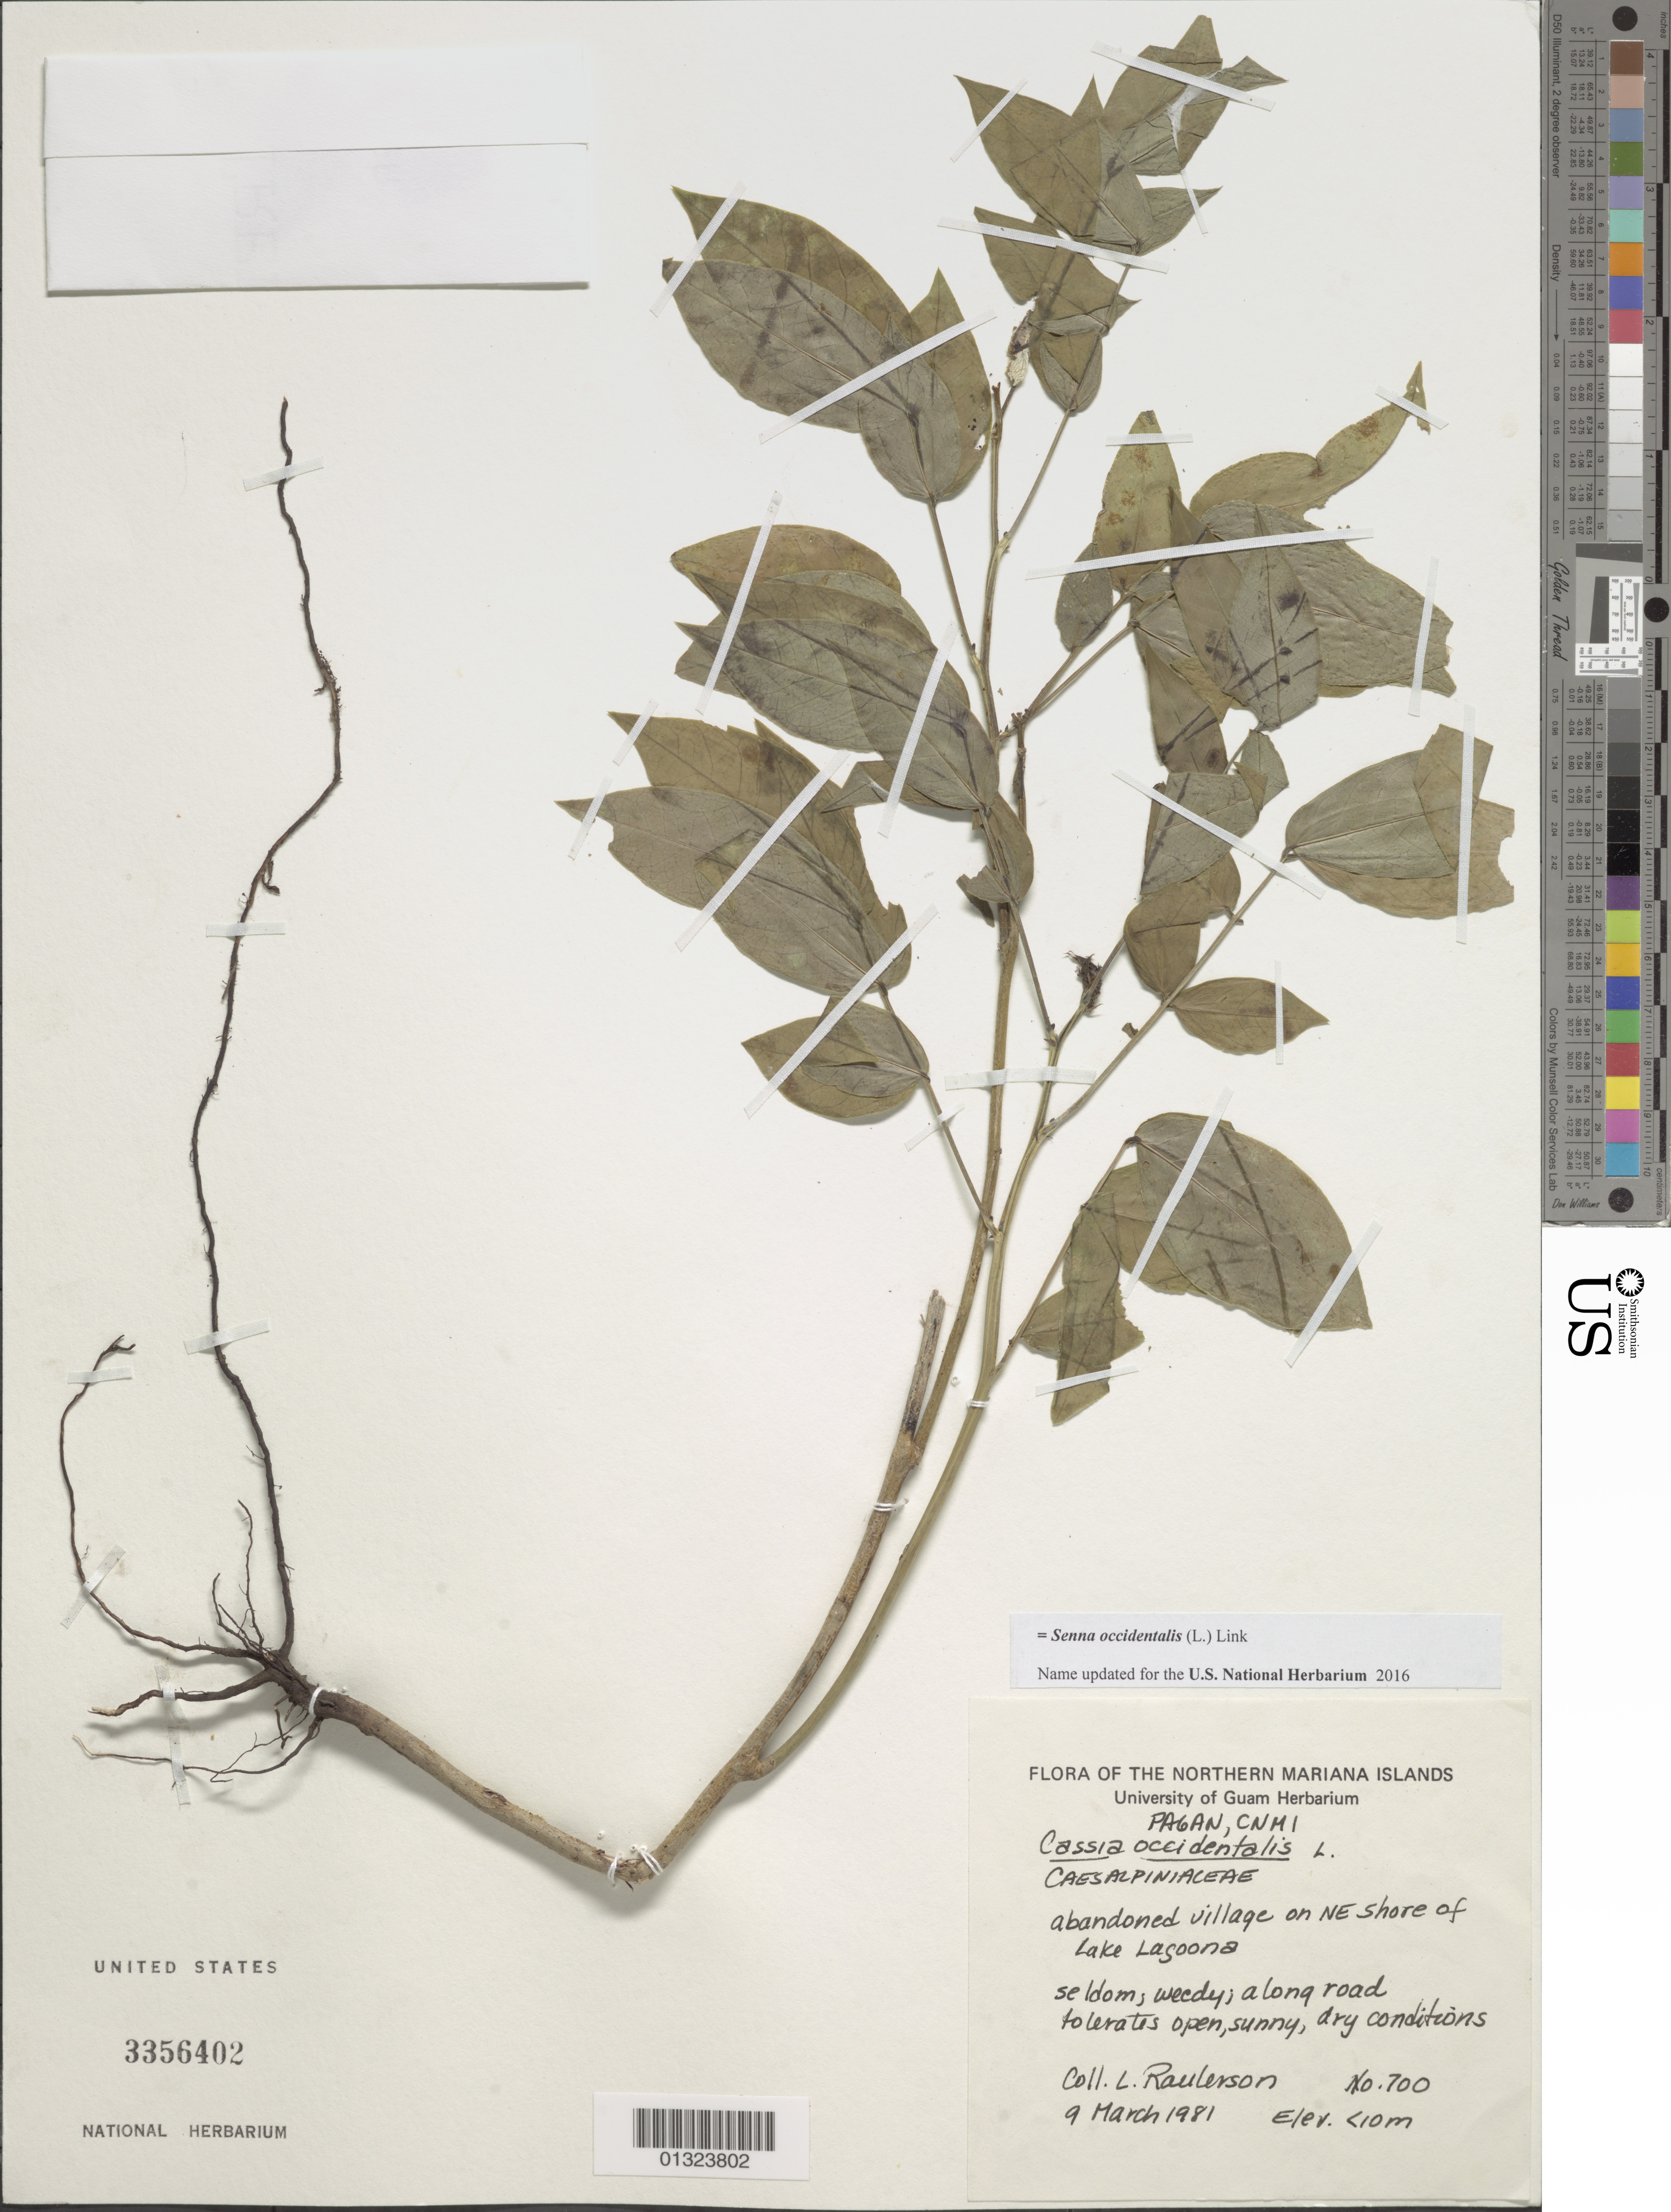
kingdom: Plantae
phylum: Tracheophyta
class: Magnoliopsida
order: Fabales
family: Fabaceae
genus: Senna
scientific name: Senna occidentalis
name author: (L.) Link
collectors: L. Raulerson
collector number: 700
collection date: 1981-03-09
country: Northern Mariana Islands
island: Pagan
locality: at abandoned village site on NE shore of Lake Lagoona.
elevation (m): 10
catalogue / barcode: US 3356402